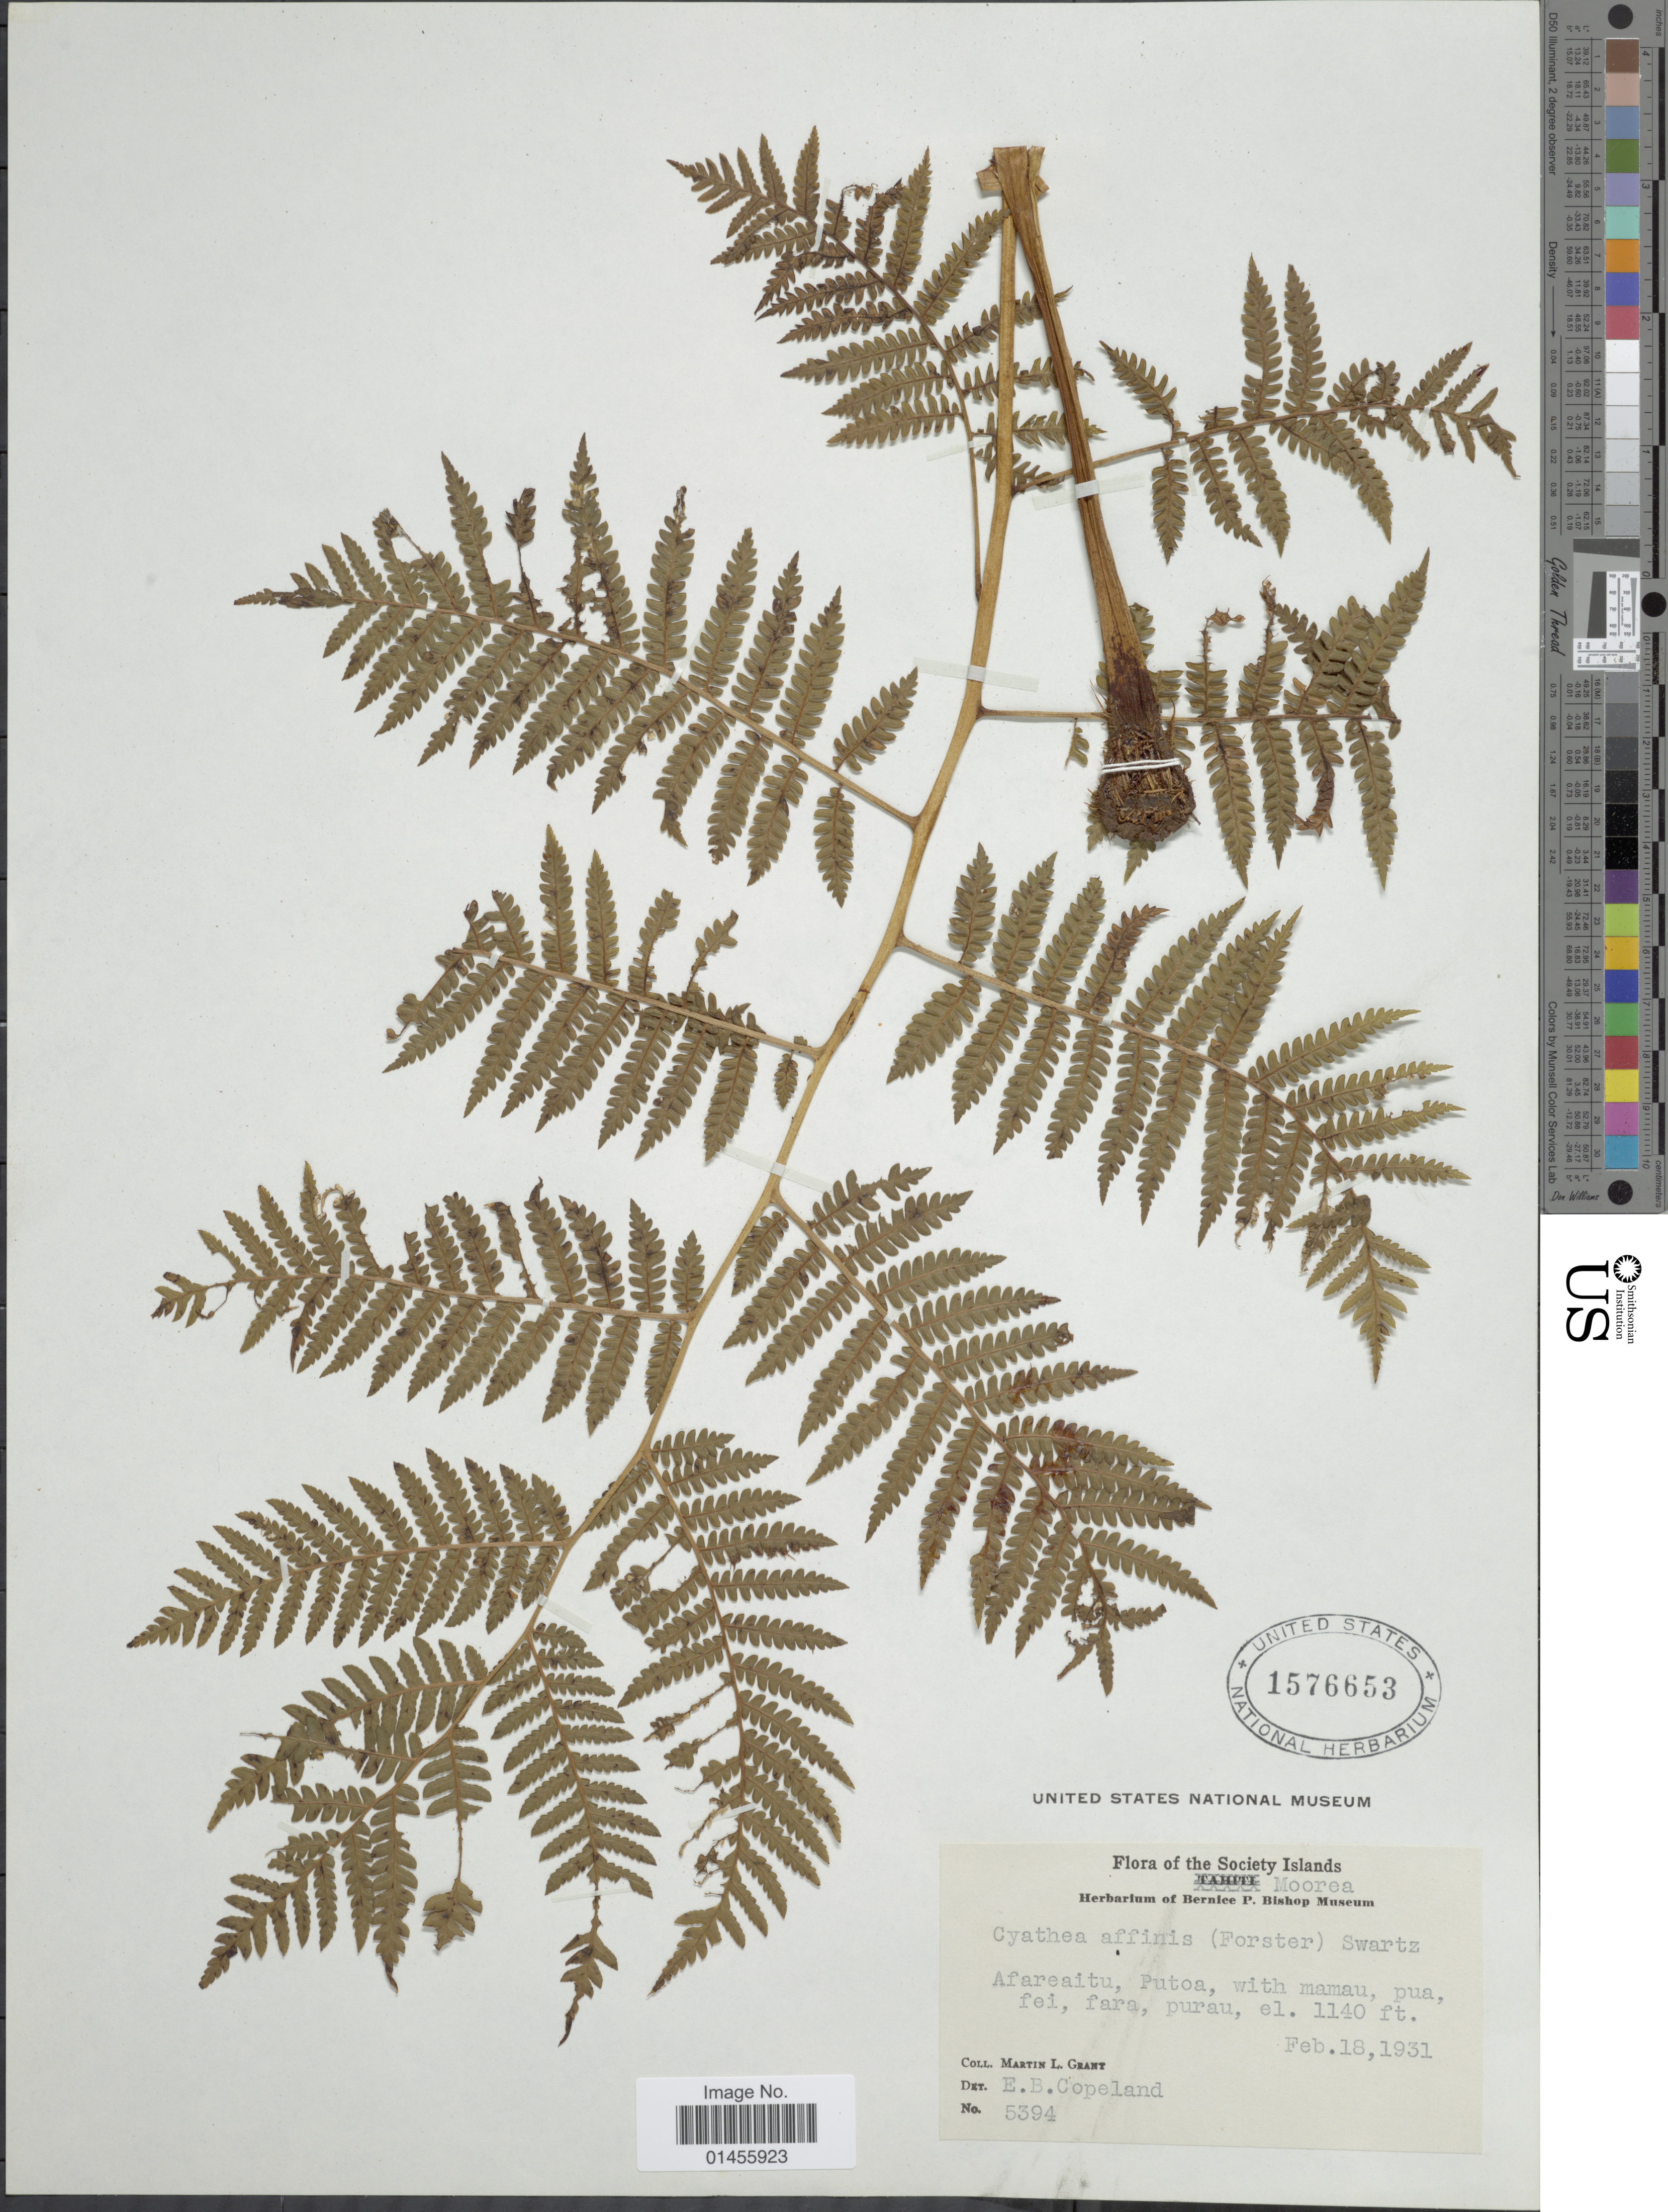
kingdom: Plantae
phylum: Tracheophyta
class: Polypodiopsida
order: Cyatheales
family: Cyatheaceae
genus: Alsophila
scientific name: Alsophila tahitensis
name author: Brack. in Wilkes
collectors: M. L. Grant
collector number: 5394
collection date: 1931-02-18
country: French Polynesia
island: Moorea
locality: Moorea. The Society Island. Afareaitu, Putoa, with mamau, pua fei, fara purau [interpreted]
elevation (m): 347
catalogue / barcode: US 1576653